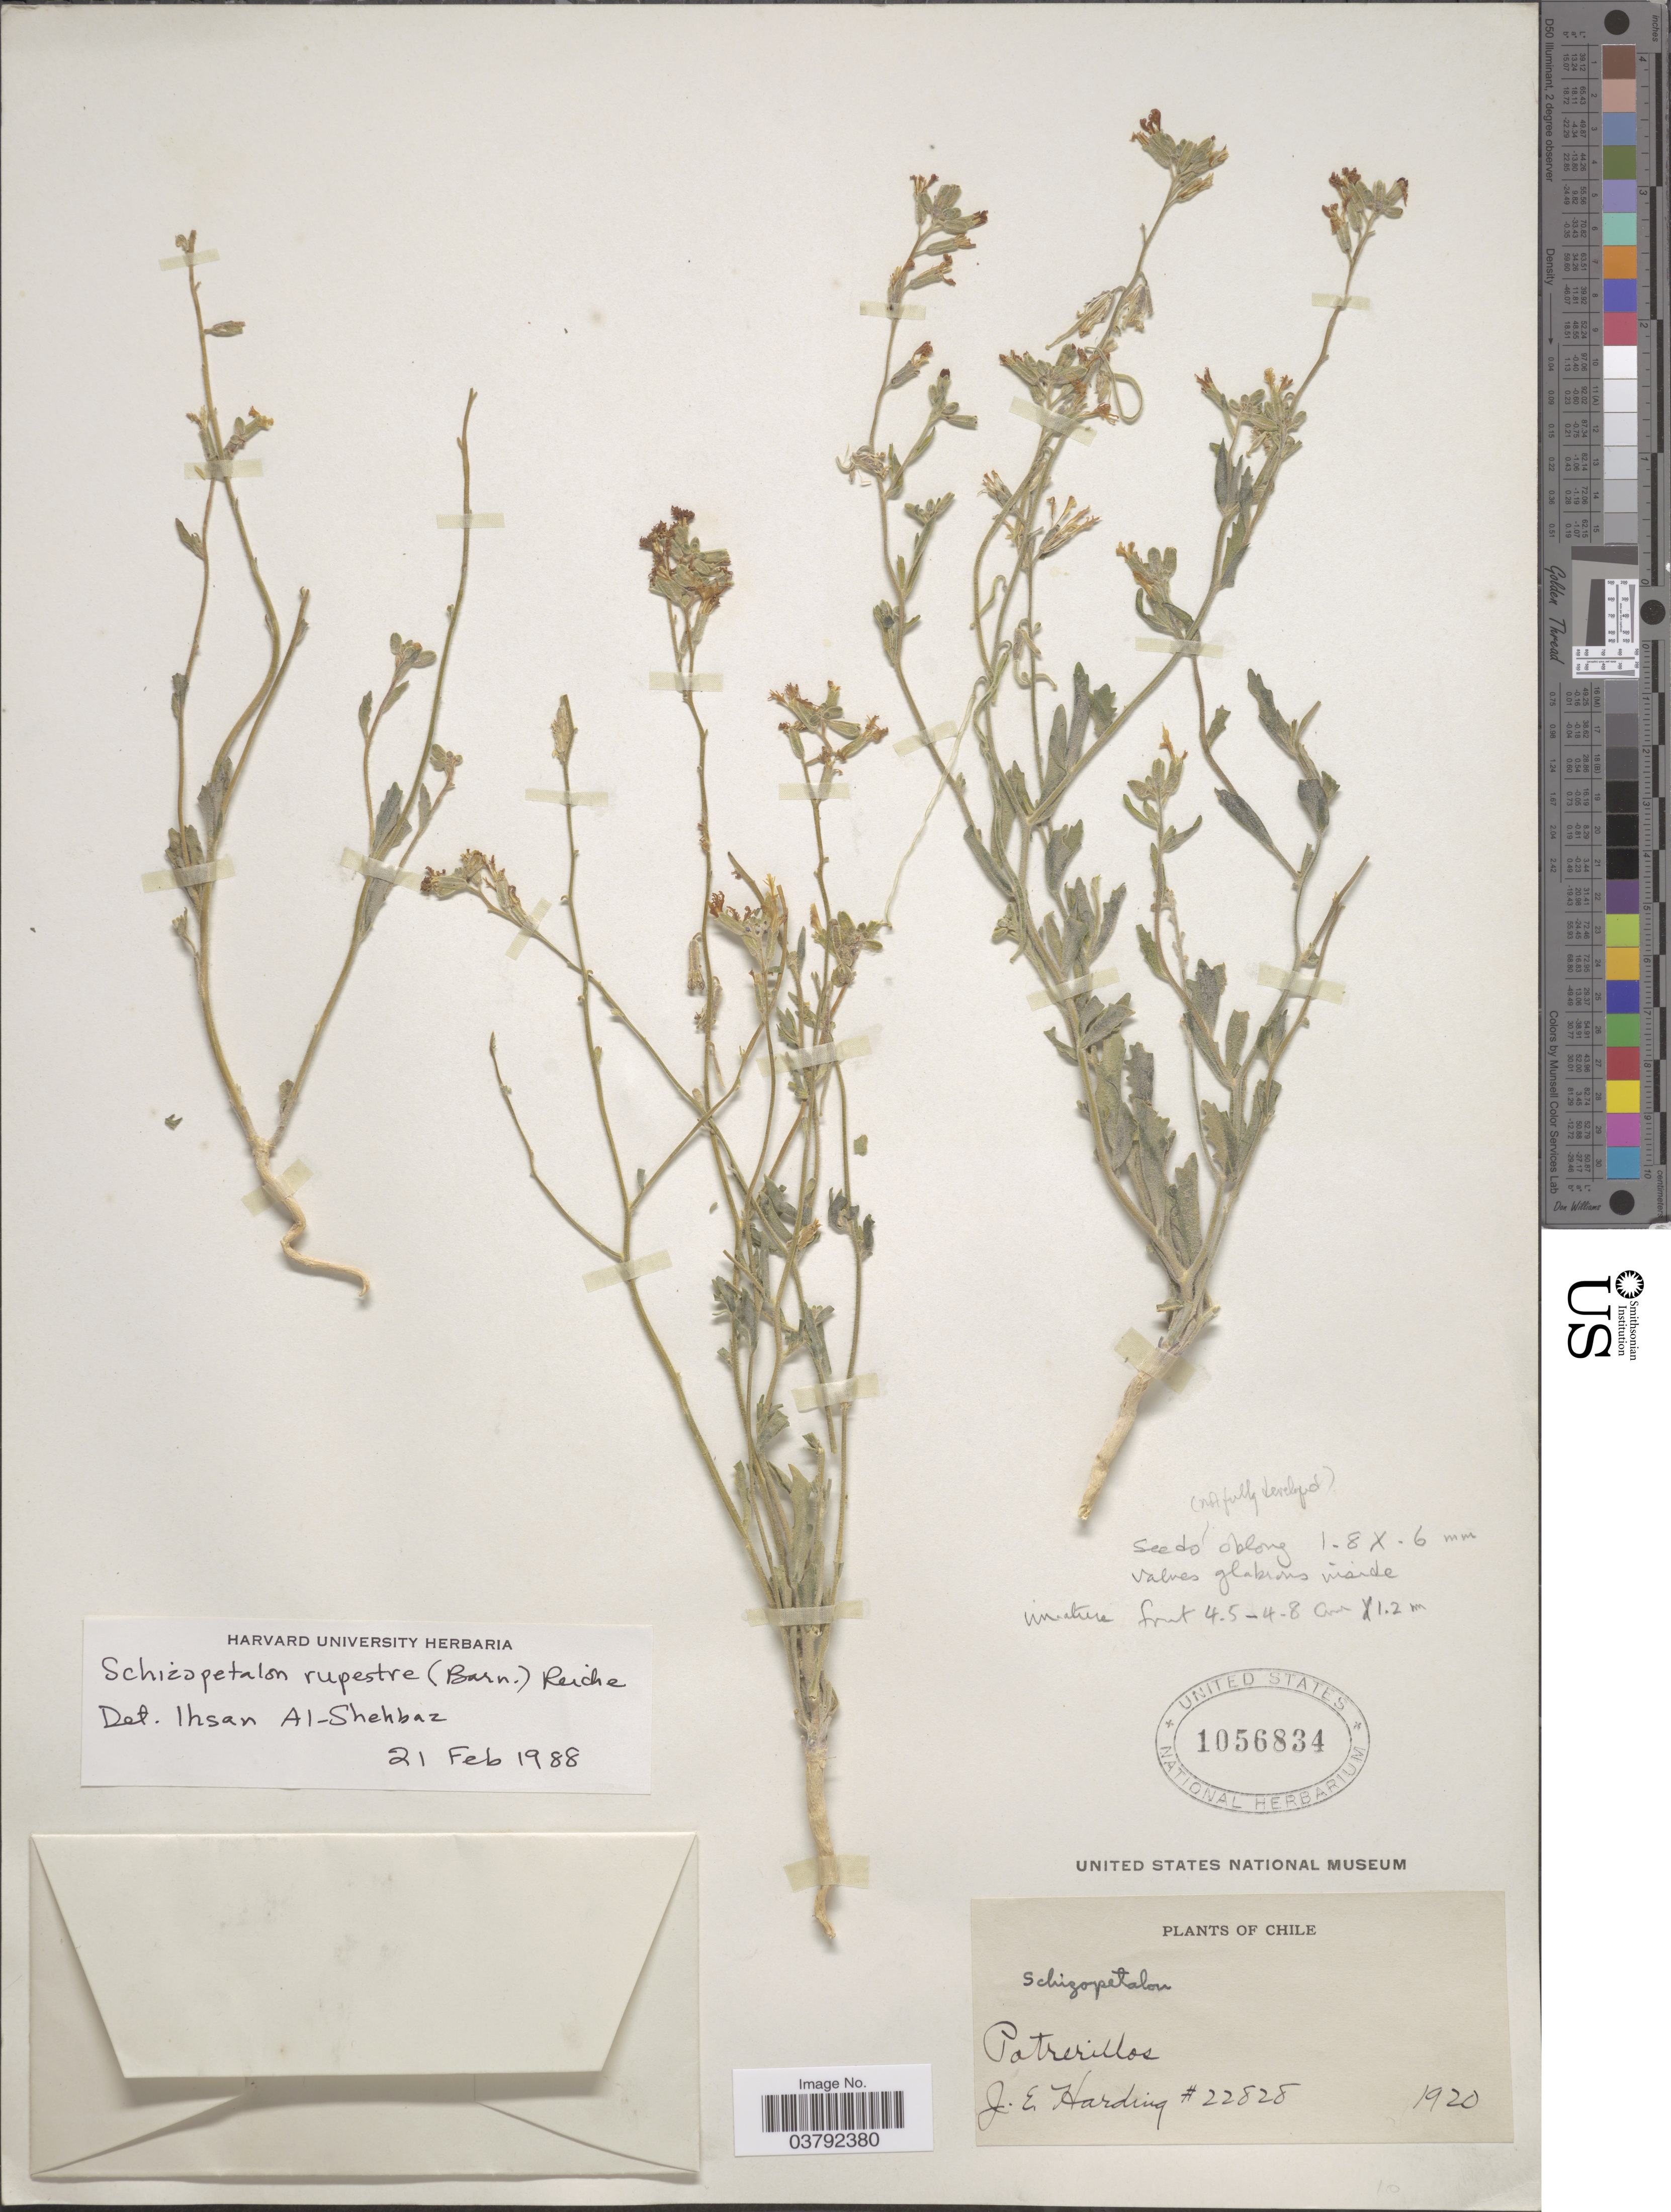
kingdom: Plantae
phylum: Tracheophyta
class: Magnoliopsida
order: Brassicales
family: Brassicaceae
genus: Schizopetalon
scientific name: Schizopetalon rupestre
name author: (Barnéoud) Reiche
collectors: J. Harding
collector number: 22828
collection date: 1920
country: Chile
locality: Potrerillos.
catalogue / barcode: US 1056834